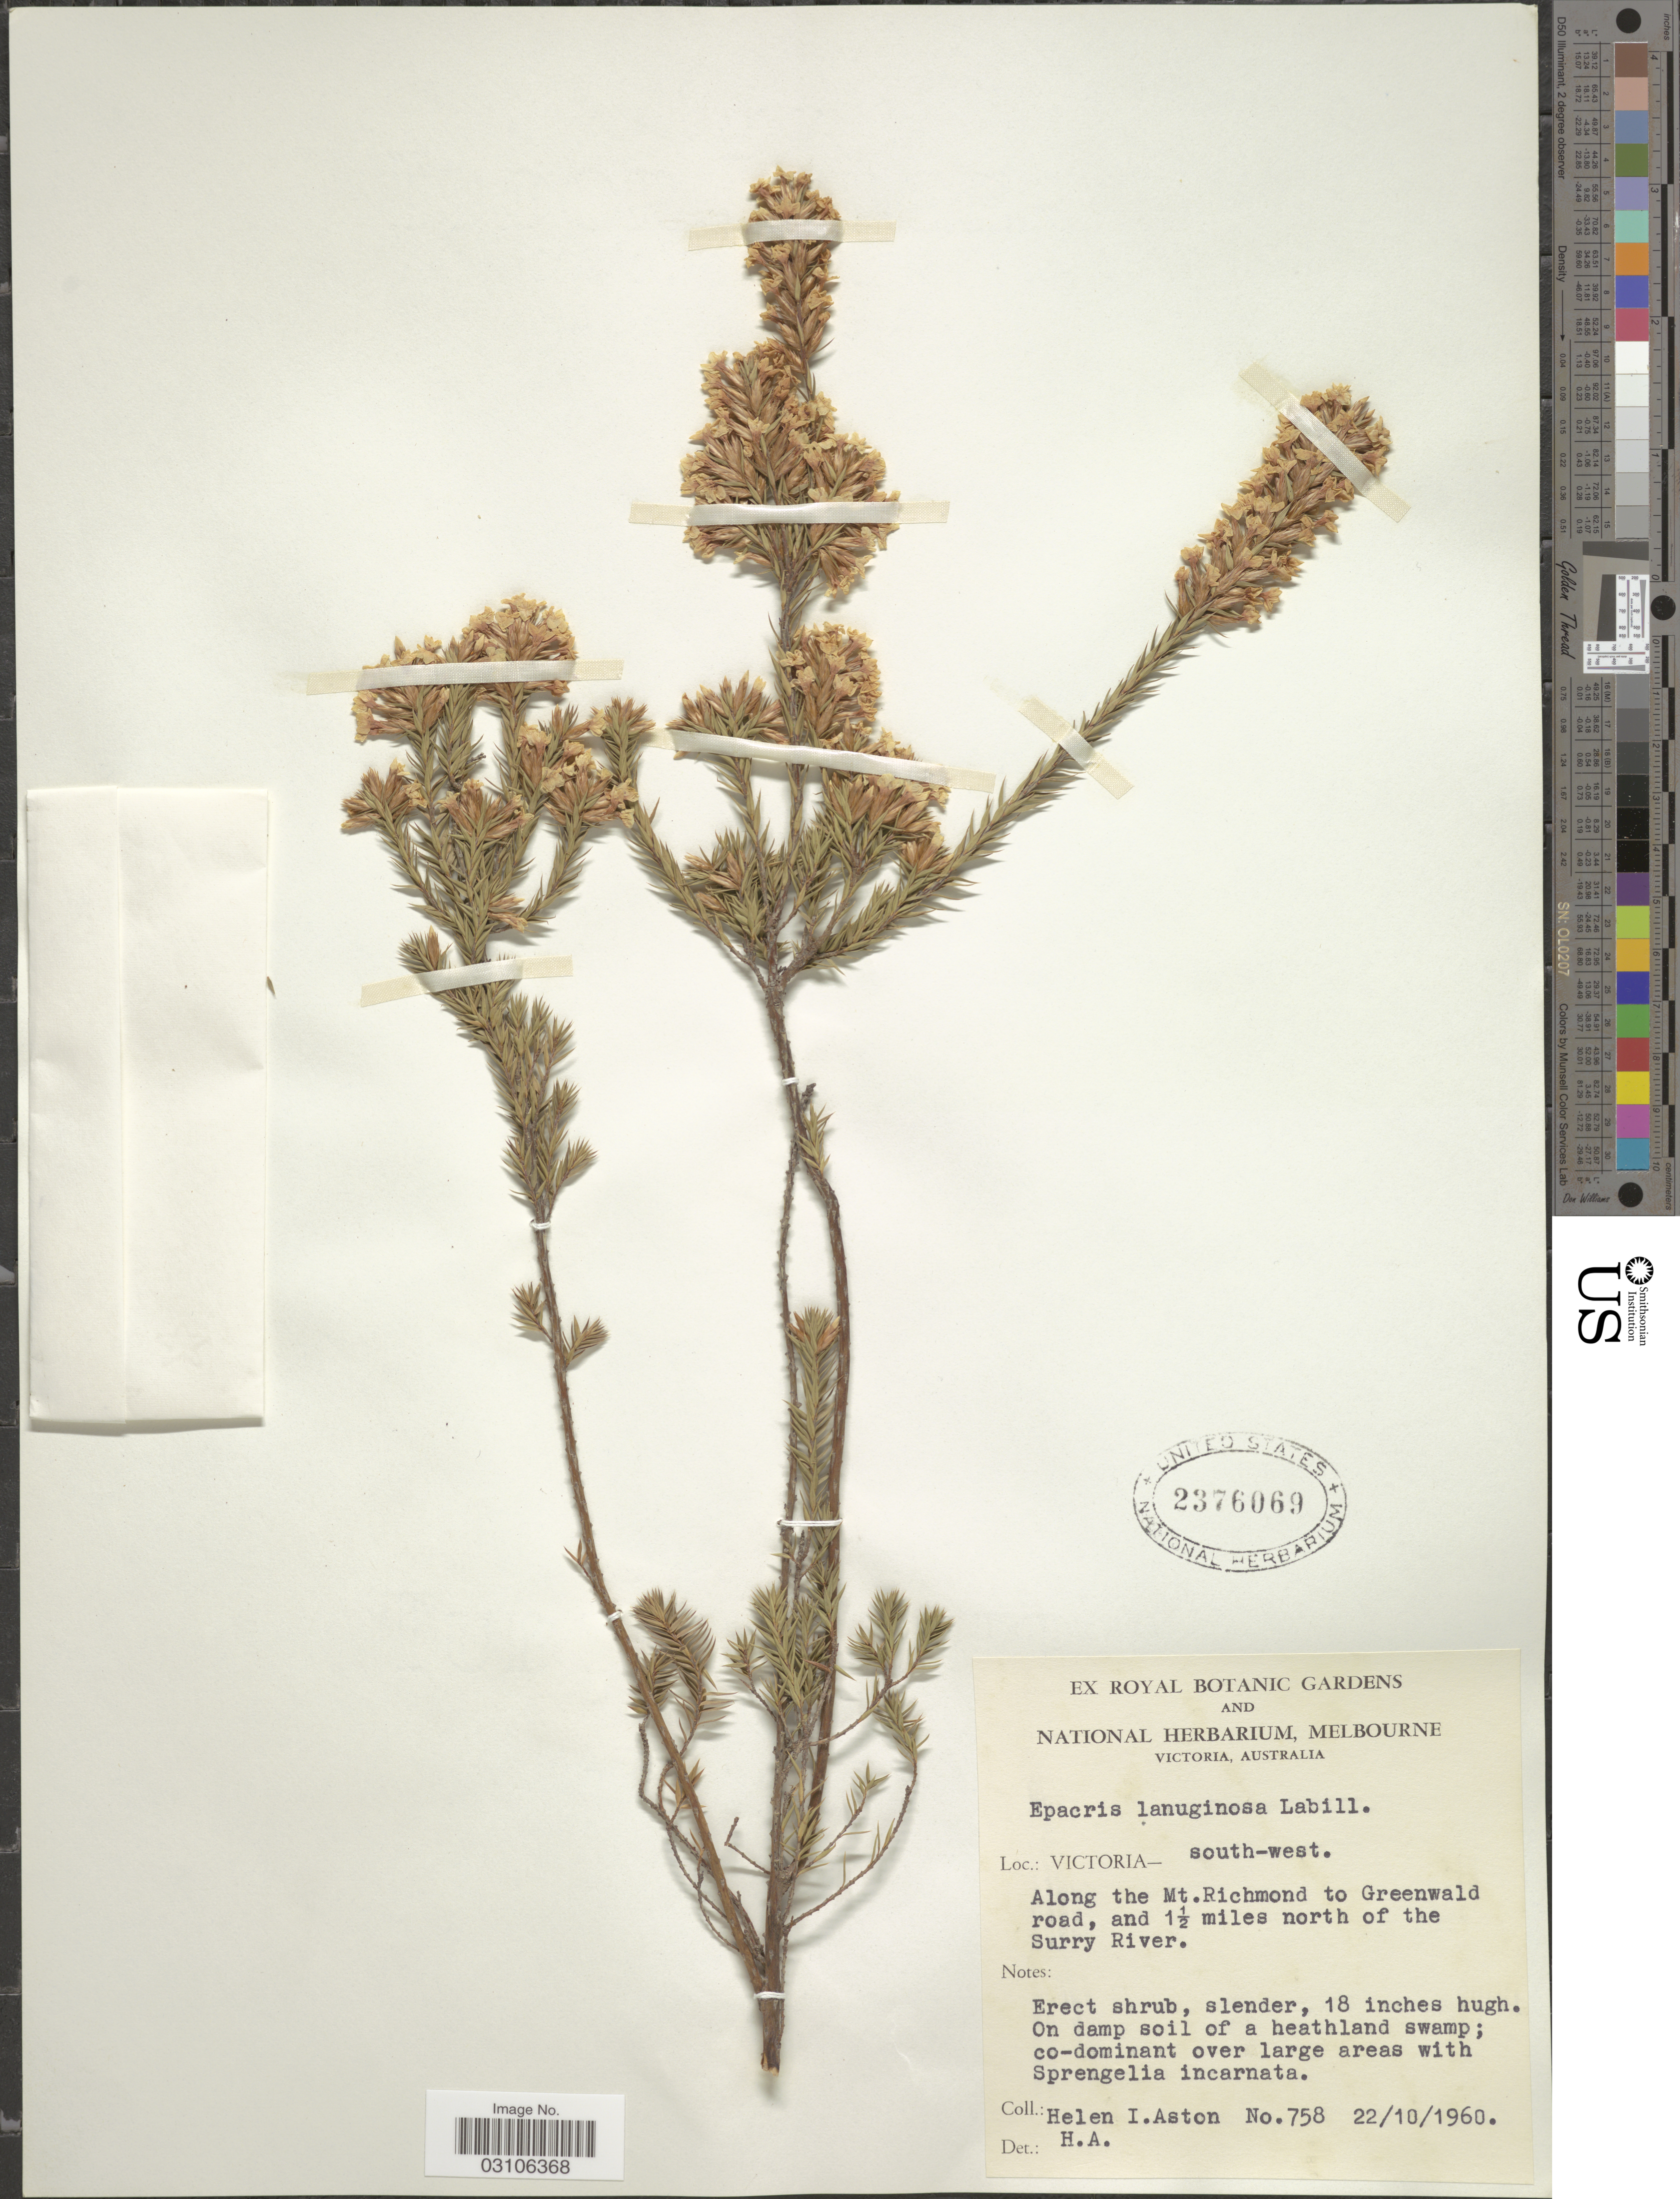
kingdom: Plantae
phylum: Tracheophyta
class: Magnoliopsida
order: Ericales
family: Ericaceae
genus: Epacris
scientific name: Epacris lanuginosa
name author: Labill.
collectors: H. I. Aston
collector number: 758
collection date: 1960-10-22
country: Australia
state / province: Victoria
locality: Victoria - south-west. Along the Mt. Richmond to Greenwald road, and 1½ miles north of the Surry River.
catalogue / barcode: US 2376069